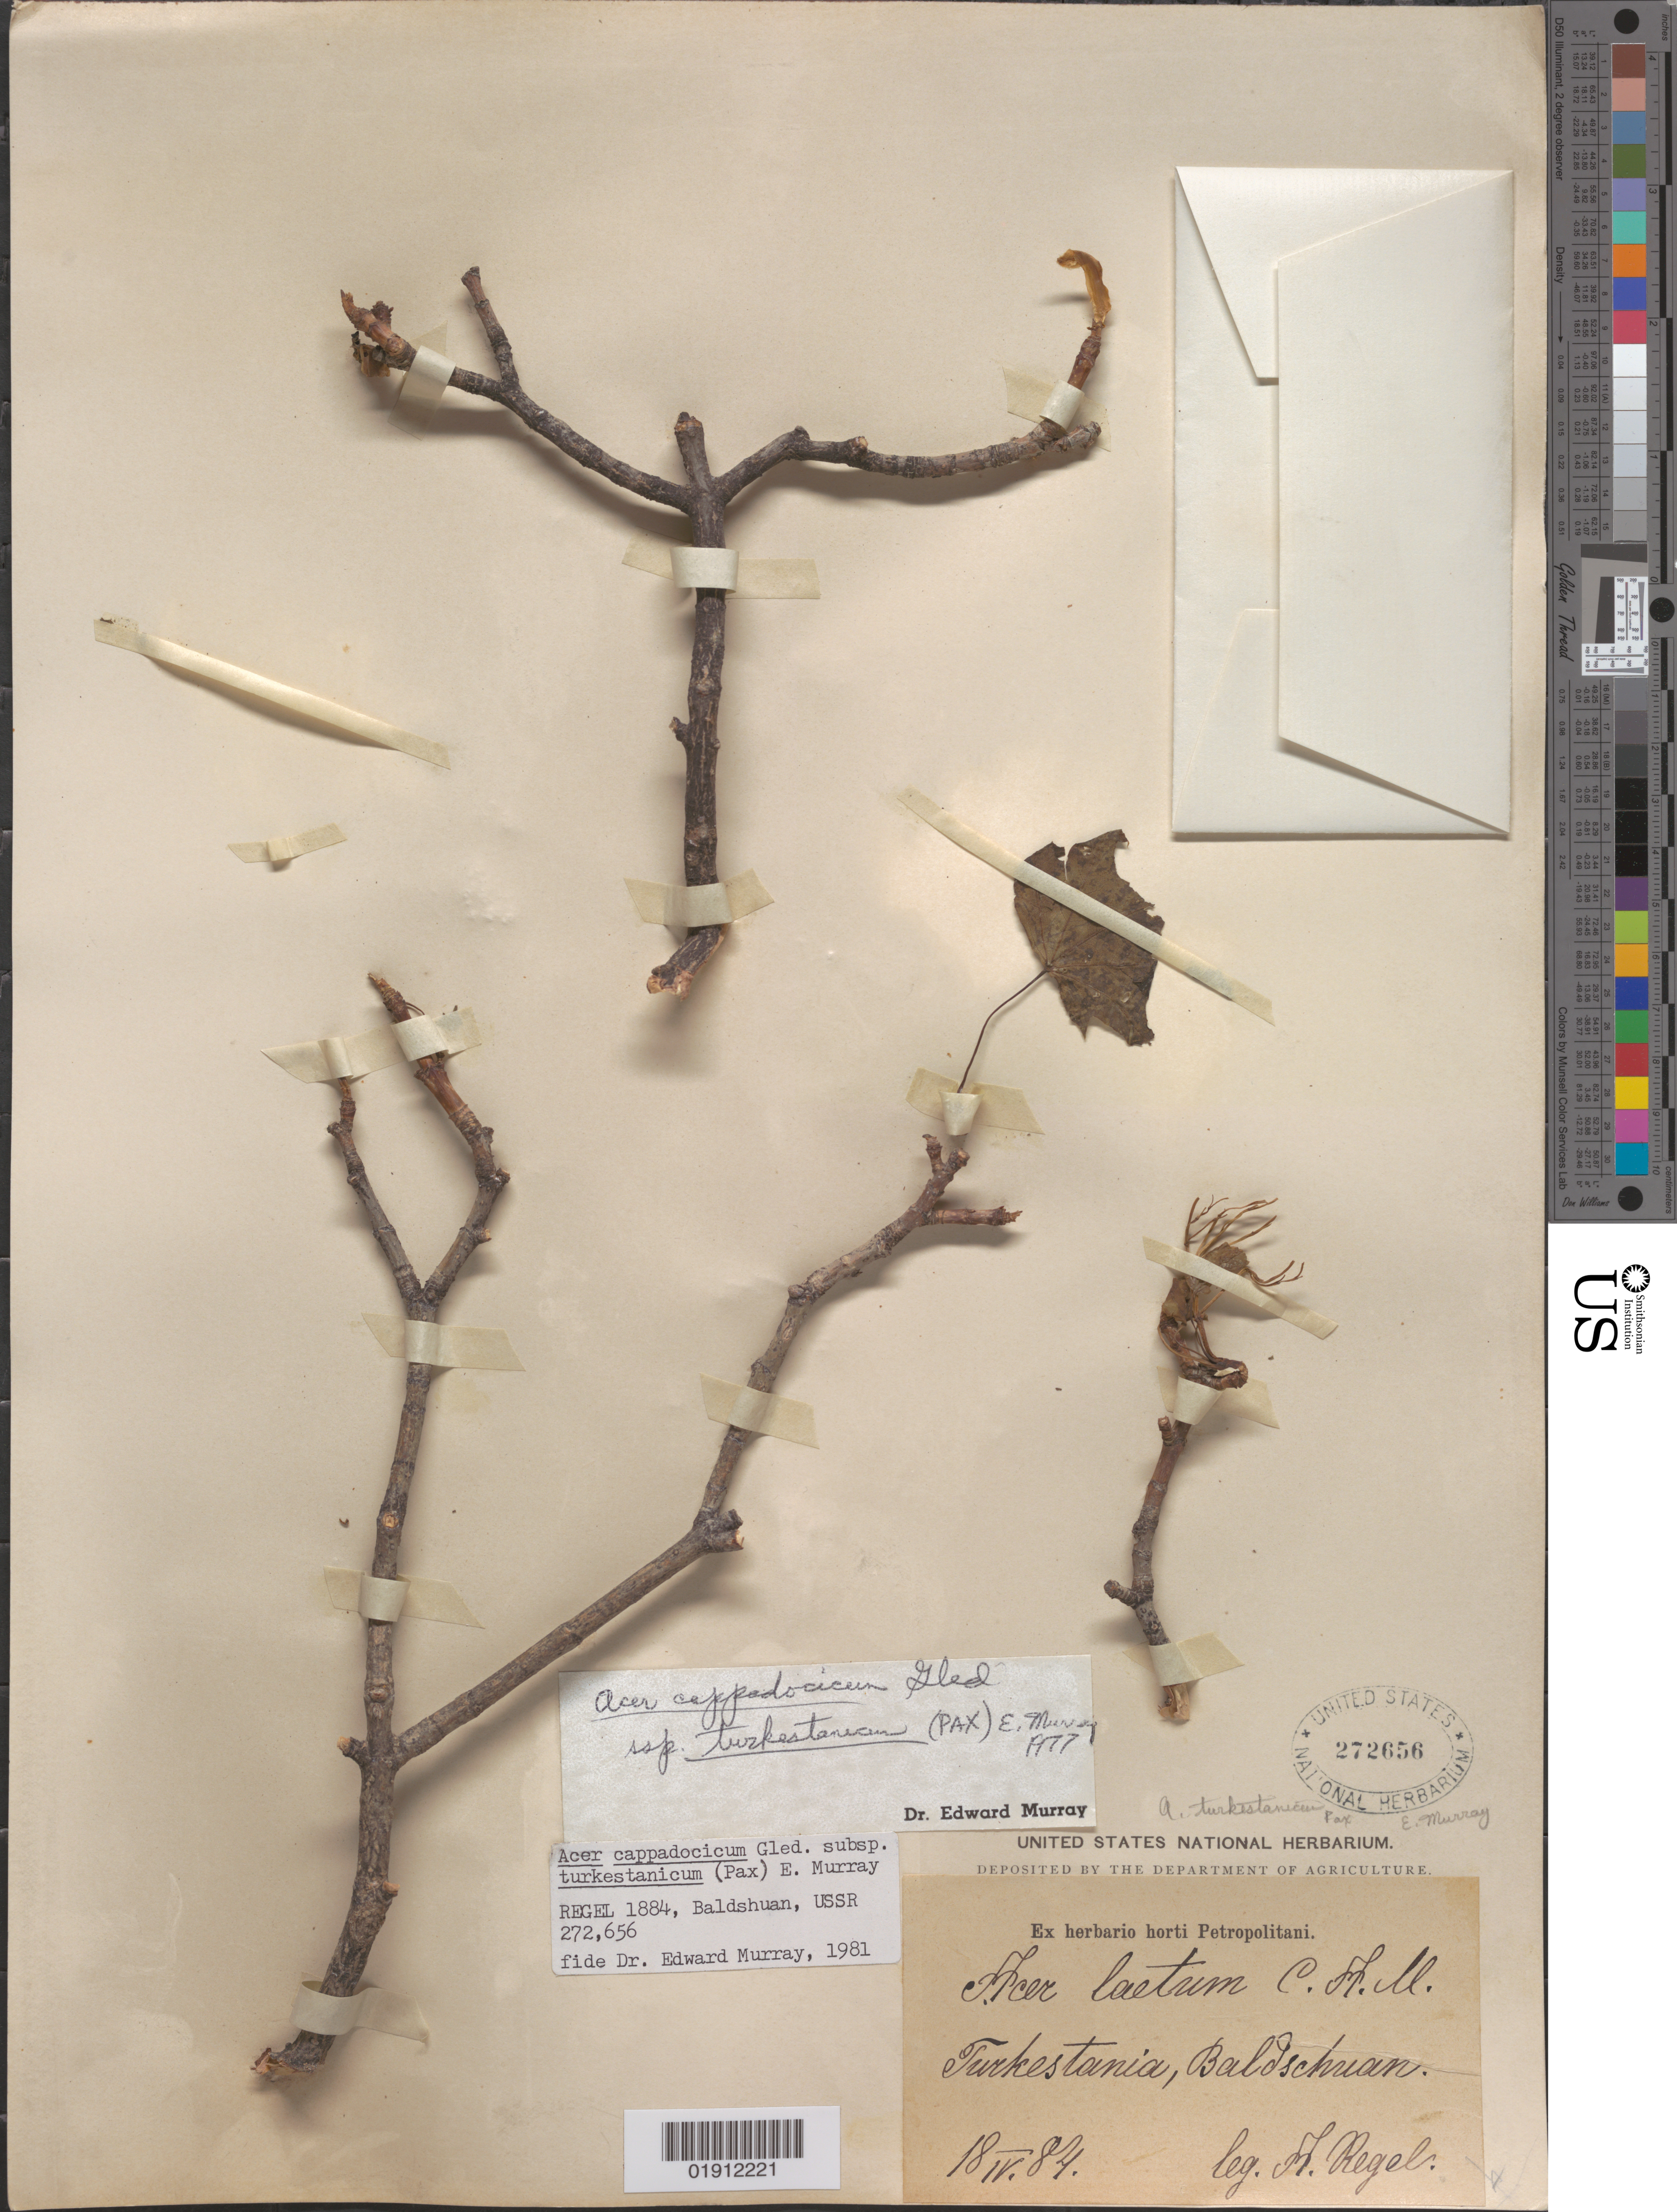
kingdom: Plantae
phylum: Tracheophyta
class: Magnoliopsida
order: Sapindales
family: Sapindaceae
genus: Acer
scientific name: Acer cappadocicum subsp. turkestanicum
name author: (Pax) A.E. Murray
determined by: Murray, Edward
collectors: A. Regel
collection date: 1884-05-18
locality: Turkestania [Turkistan], Baldschuan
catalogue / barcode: US 272656